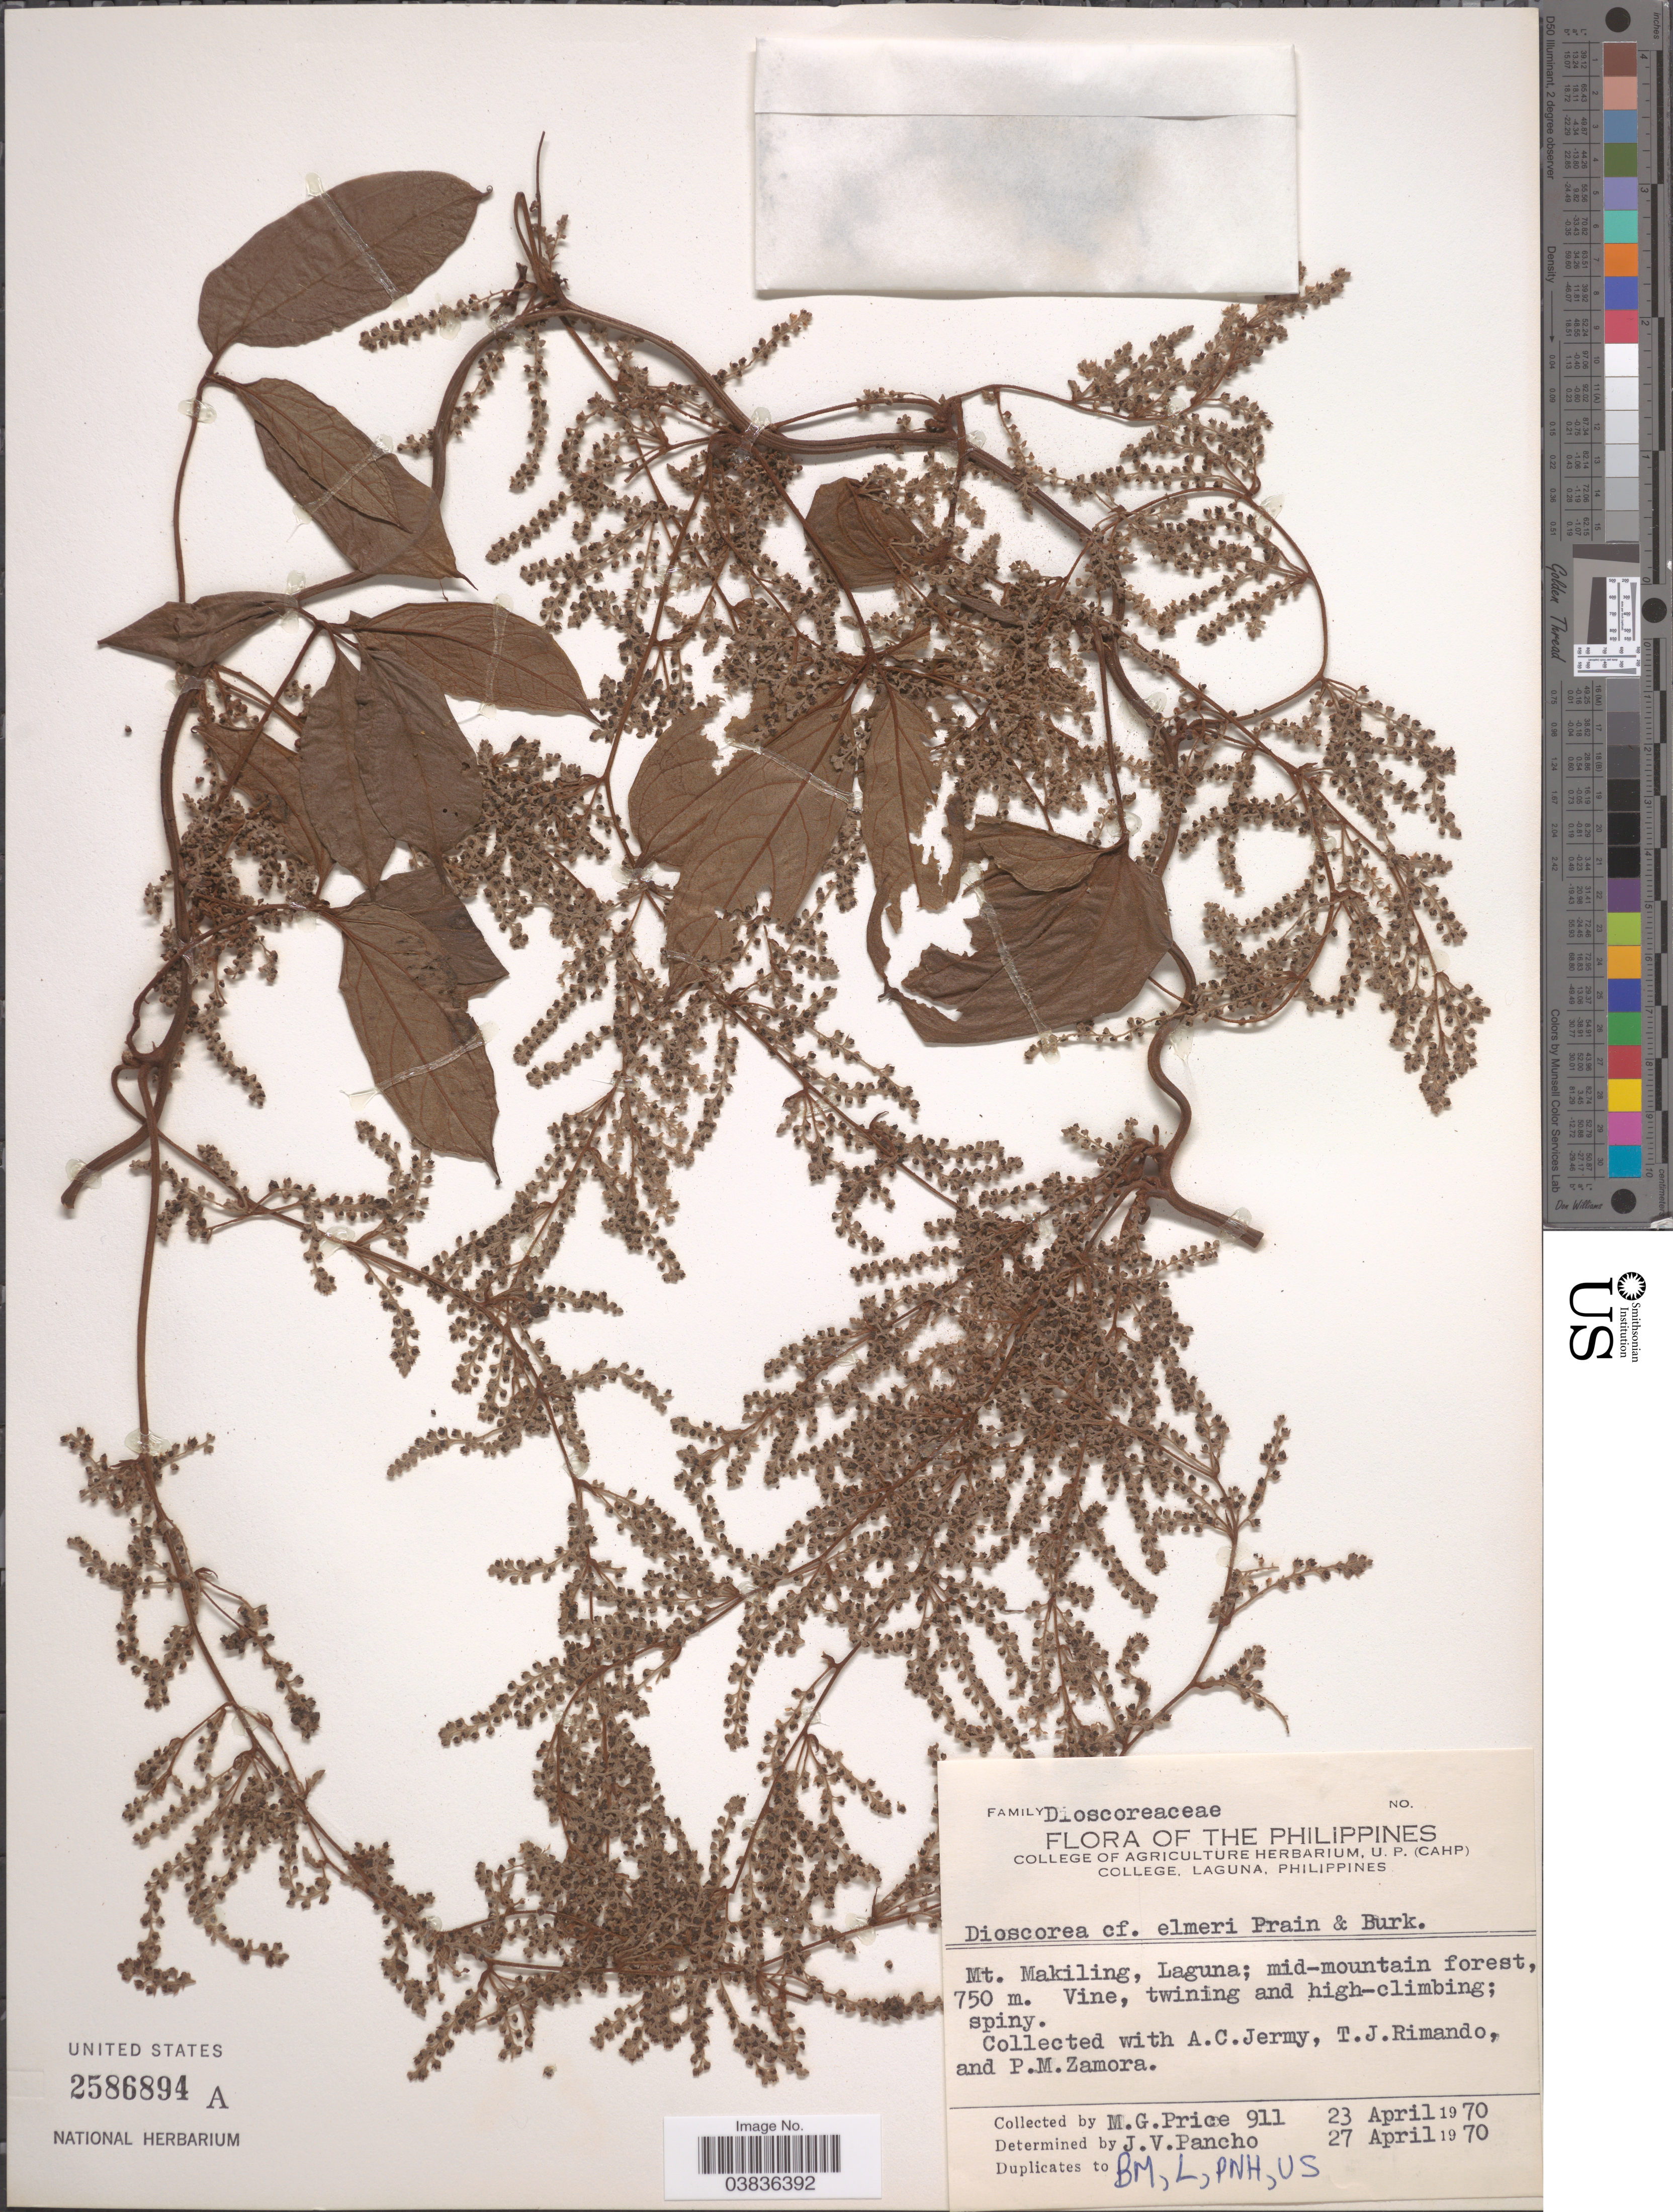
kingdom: Plantae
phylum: Tracheophyta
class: Liliopsida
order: Dioscoreales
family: Dioscoreaceae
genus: Dioscorea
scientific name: Dioscorea elmeri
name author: Prain & Burkill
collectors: M. G. Price, A. Jermy, T. Rimando & P. Zamora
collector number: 911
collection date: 1970-04-23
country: Philippines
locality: Mt. Makiling, Laguna; mid-mountain forest.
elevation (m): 750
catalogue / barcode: US 2586894a